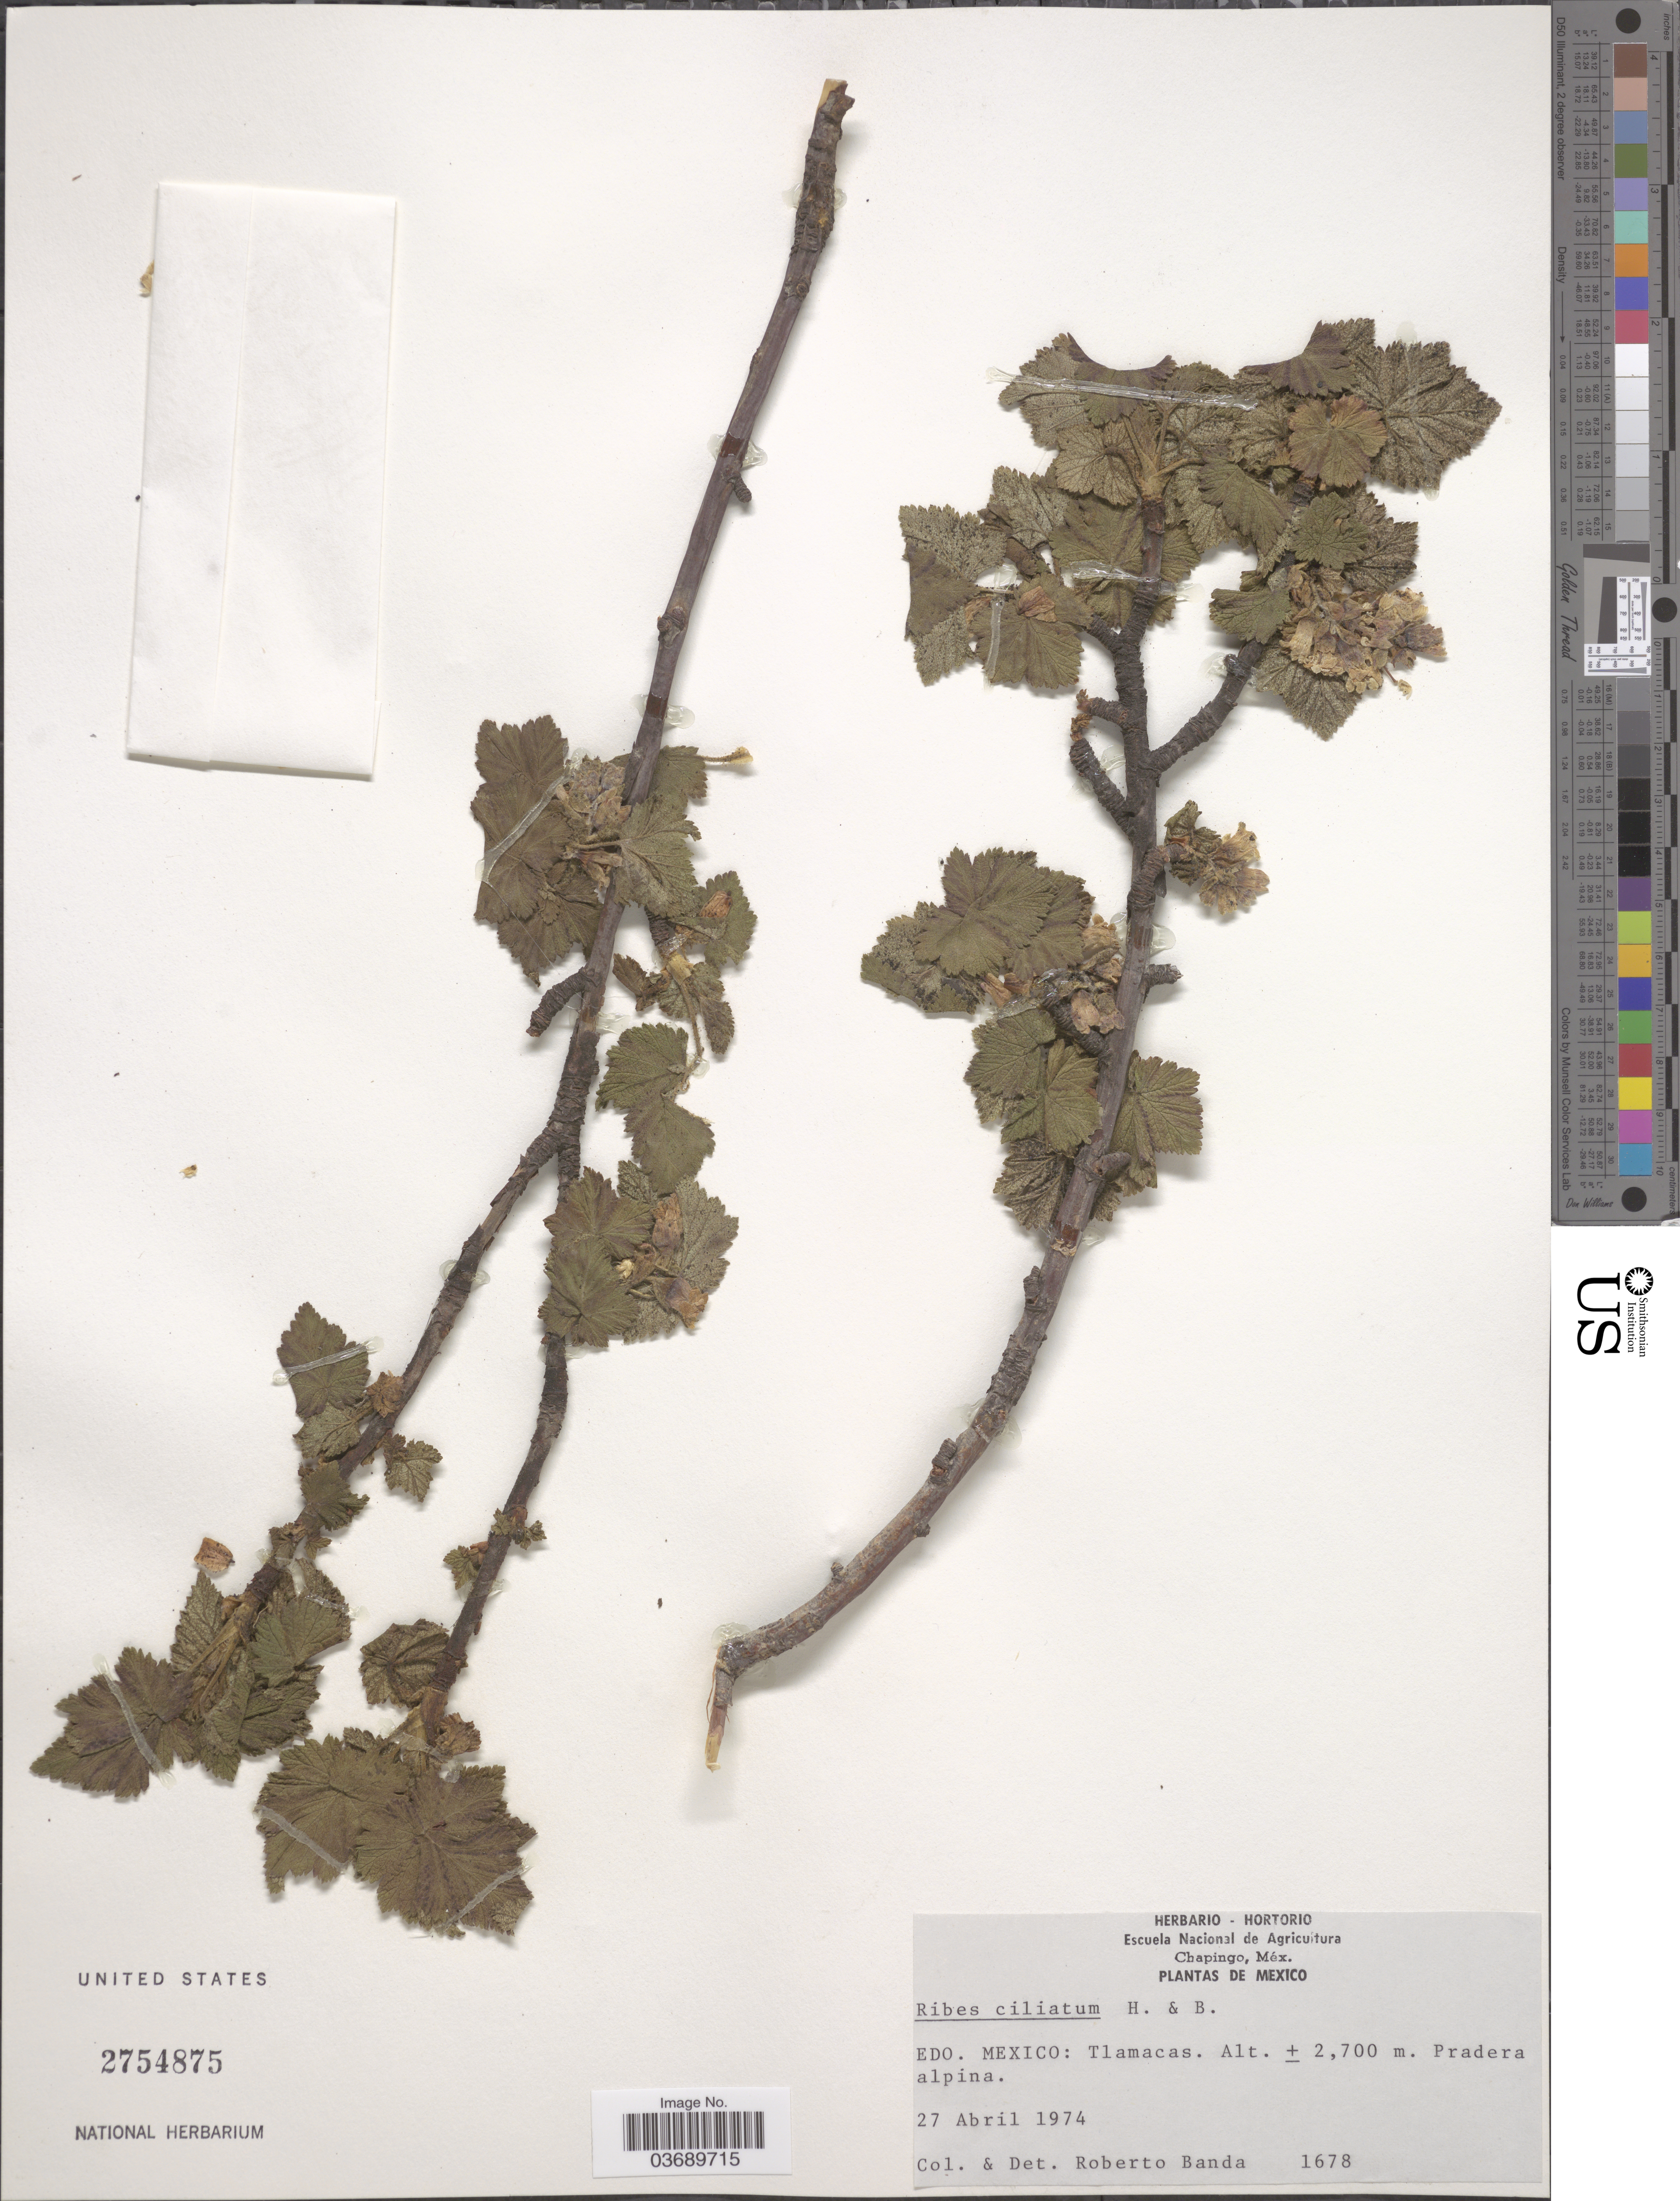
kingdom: Plantae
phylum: Tracheophyta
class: Magnoliopsida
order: Saxifragales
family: Grossulariaceae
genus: Ribes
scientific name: Ribes ciliatum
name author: Humb. & Bonpl. ex Roem. & Schult.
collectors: R. Banda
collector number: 1678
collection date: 1974-04-27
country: Mexico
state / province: México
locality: Edo. Mexico: Tlamacas. Pradera alpina.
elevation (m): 2700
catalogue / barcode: US 2754875